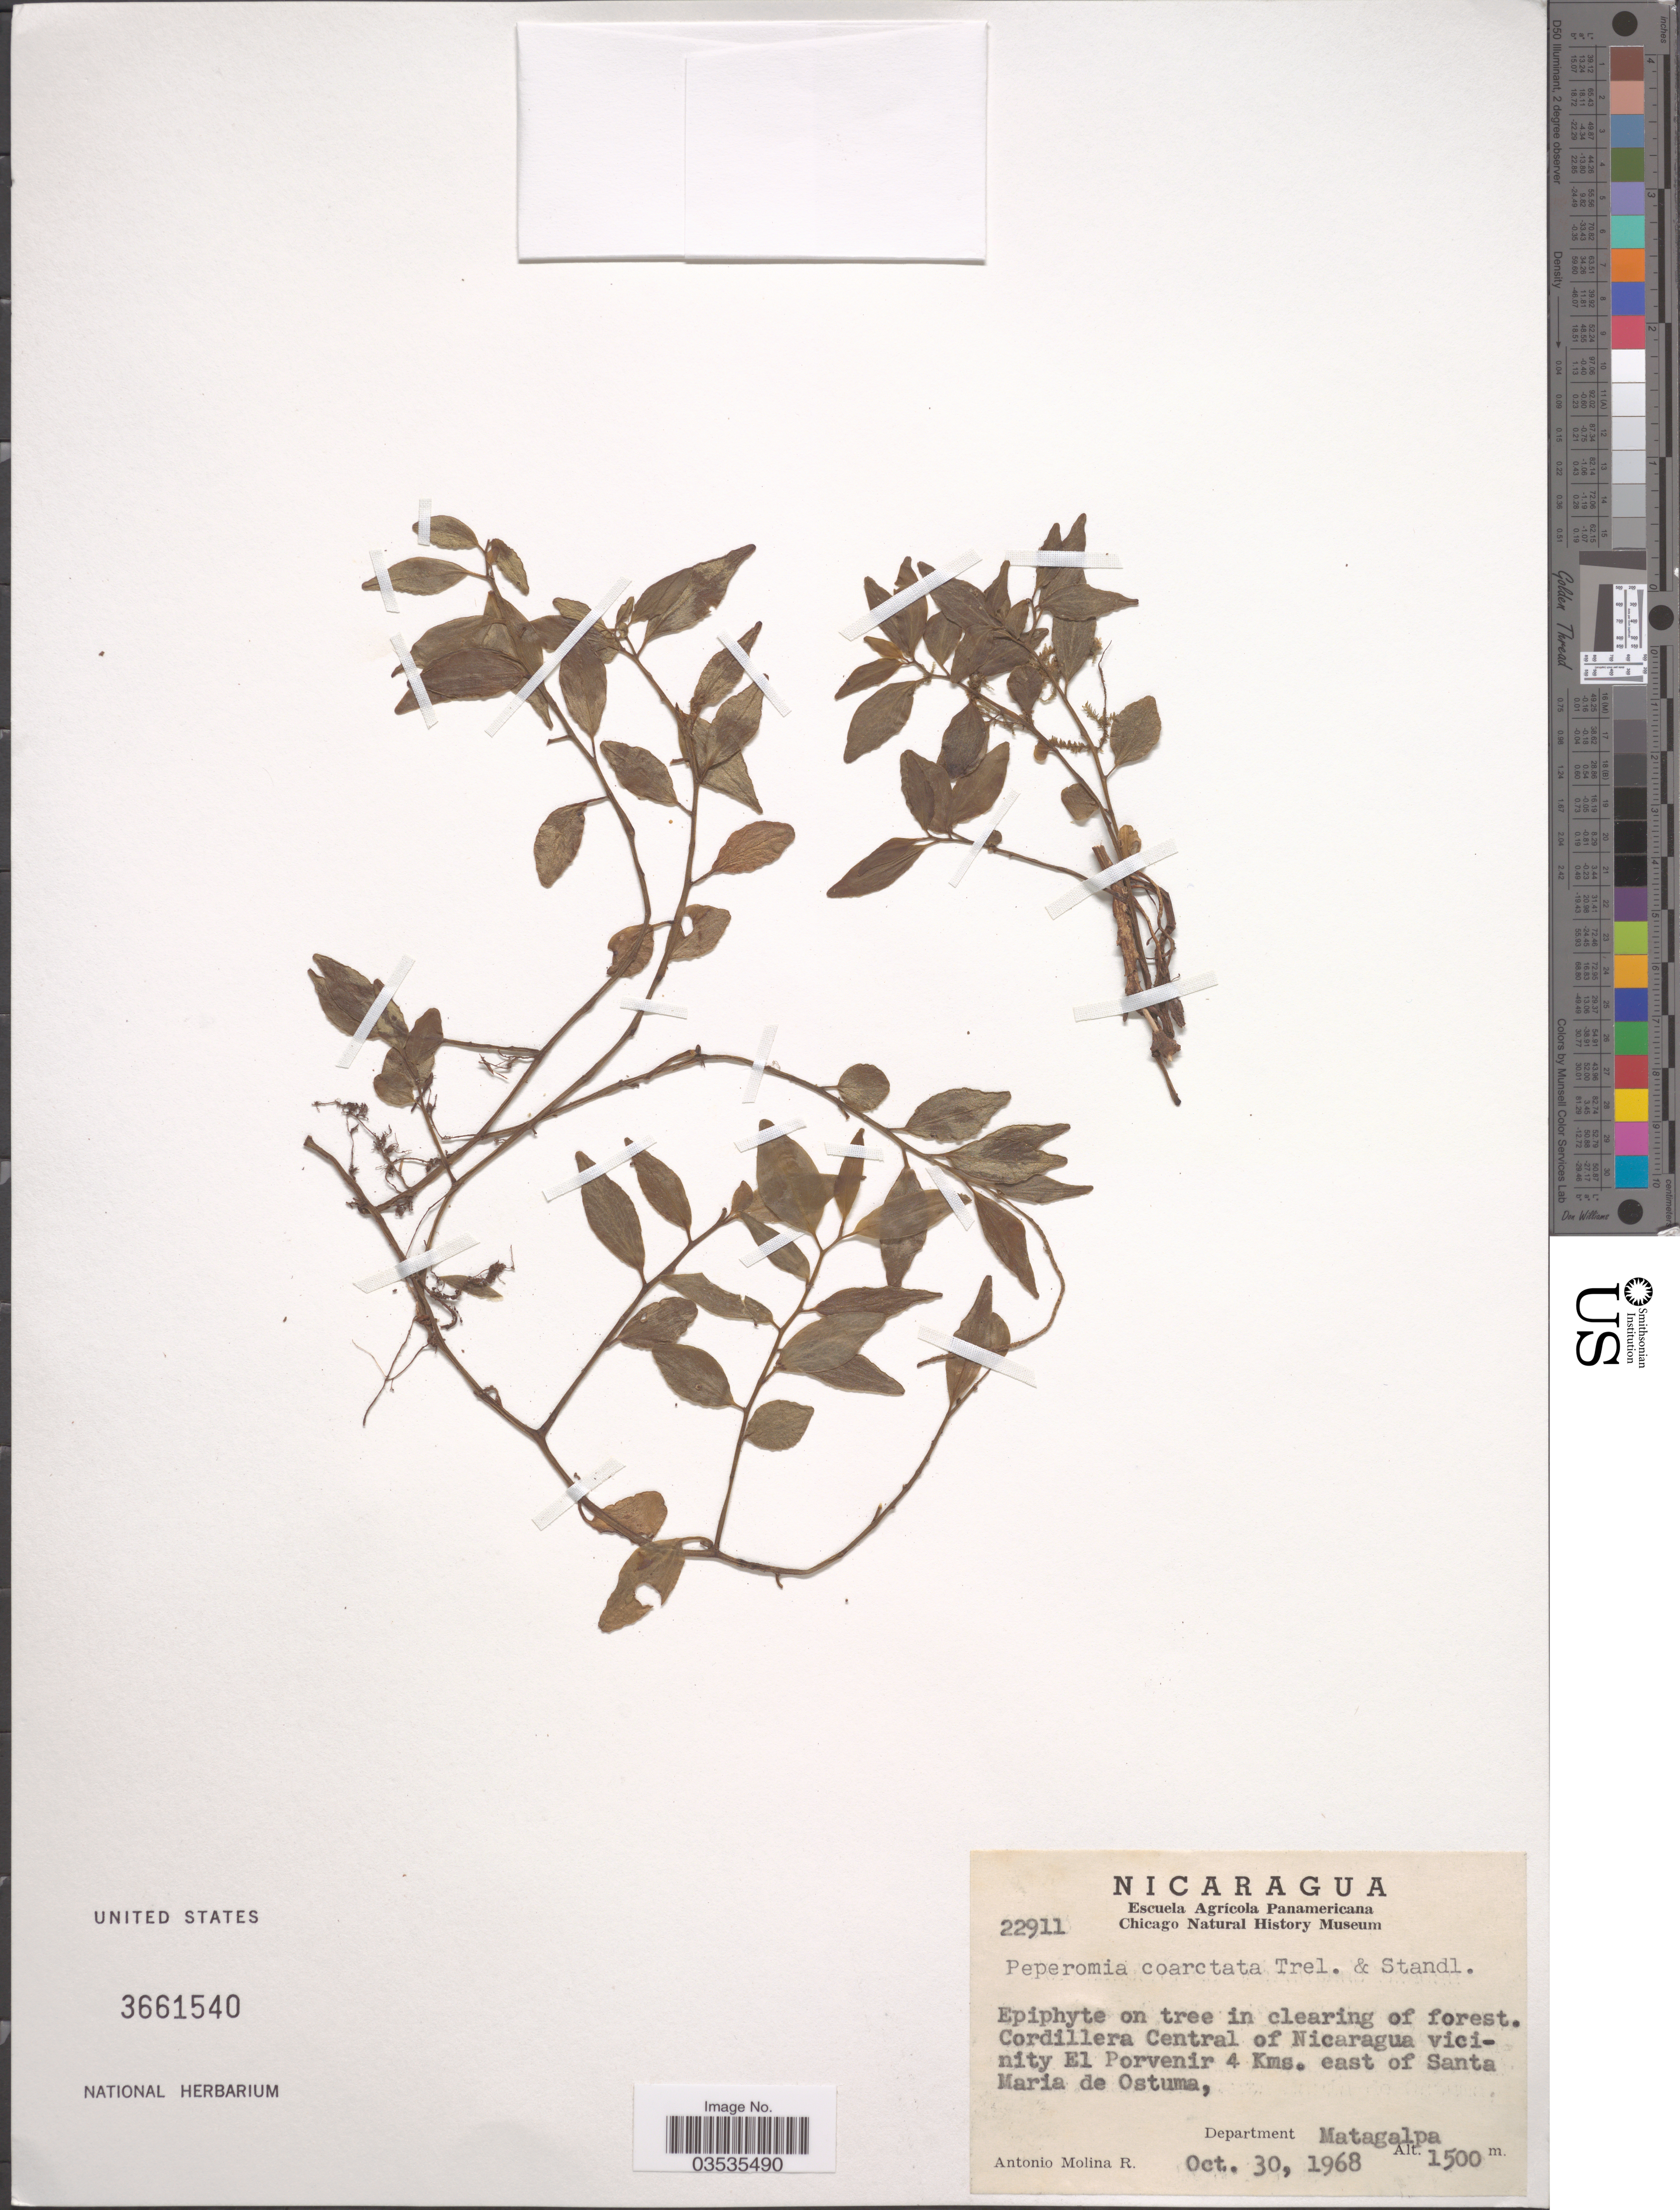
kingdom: Plantae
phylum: Tracheophyta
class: Magnoliopsida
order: Piperales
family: Piperaceae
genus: Peperomia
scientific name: Peperomia coarctata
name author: Trel. & Standl.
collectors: A. Molina R.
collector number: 22911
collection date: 1968-10-30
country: Nicaragua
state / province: Matagalpa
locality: Cordillera Central of Nicaragua vicinity El Porvenir 4 Kms. east of Santa Maria de Ostuma, Department Matagalpa.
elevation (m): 1500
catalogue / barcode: US 3661540